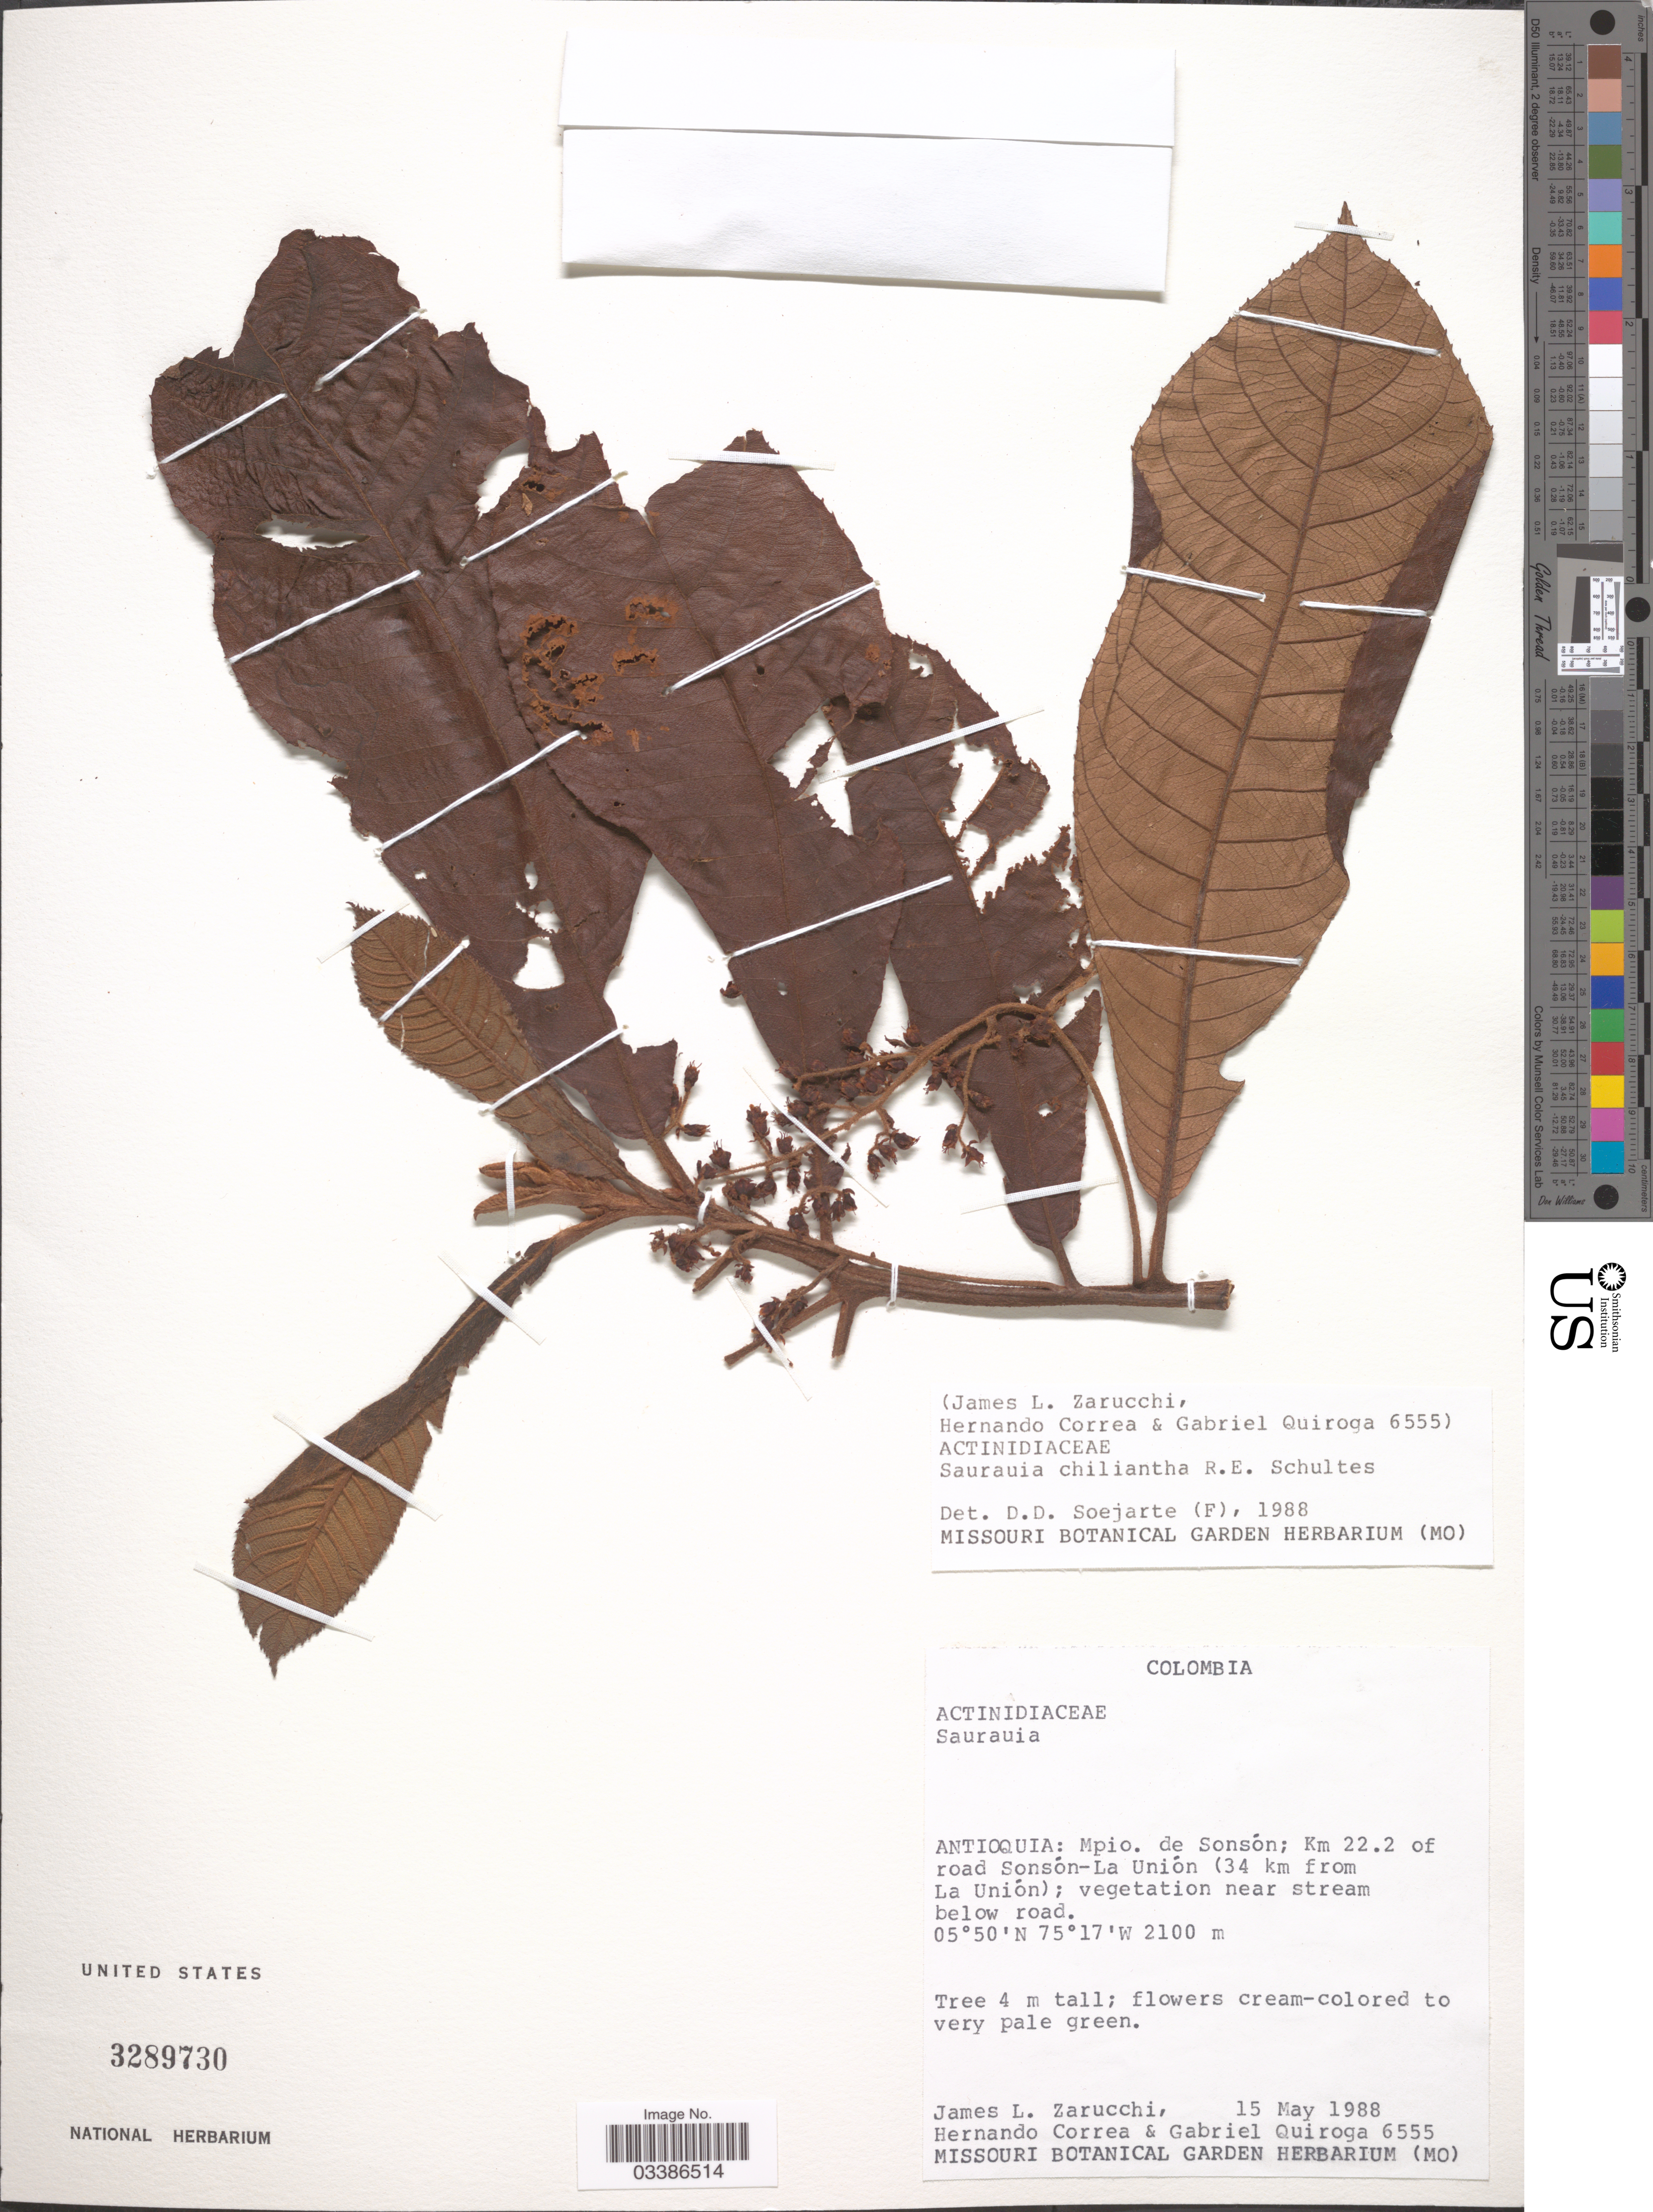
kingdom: Plantae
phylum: Tracheophyta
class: Magnoliopsida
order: Ericales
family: Actinidiaceae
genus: Saurauia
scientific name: Saurauia chiliantha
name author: R.E. Schult.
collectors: J. L. Zarucchi, H. Correa & G. Quiroga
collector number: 6555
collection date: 1988-05-15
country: Colombia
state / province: Antioquia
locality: Mpio. de Sonsón; Km 22.2 of road Sonsón-La Unión (34 km from La Unión).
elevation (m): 2100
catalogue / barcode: US 3289730